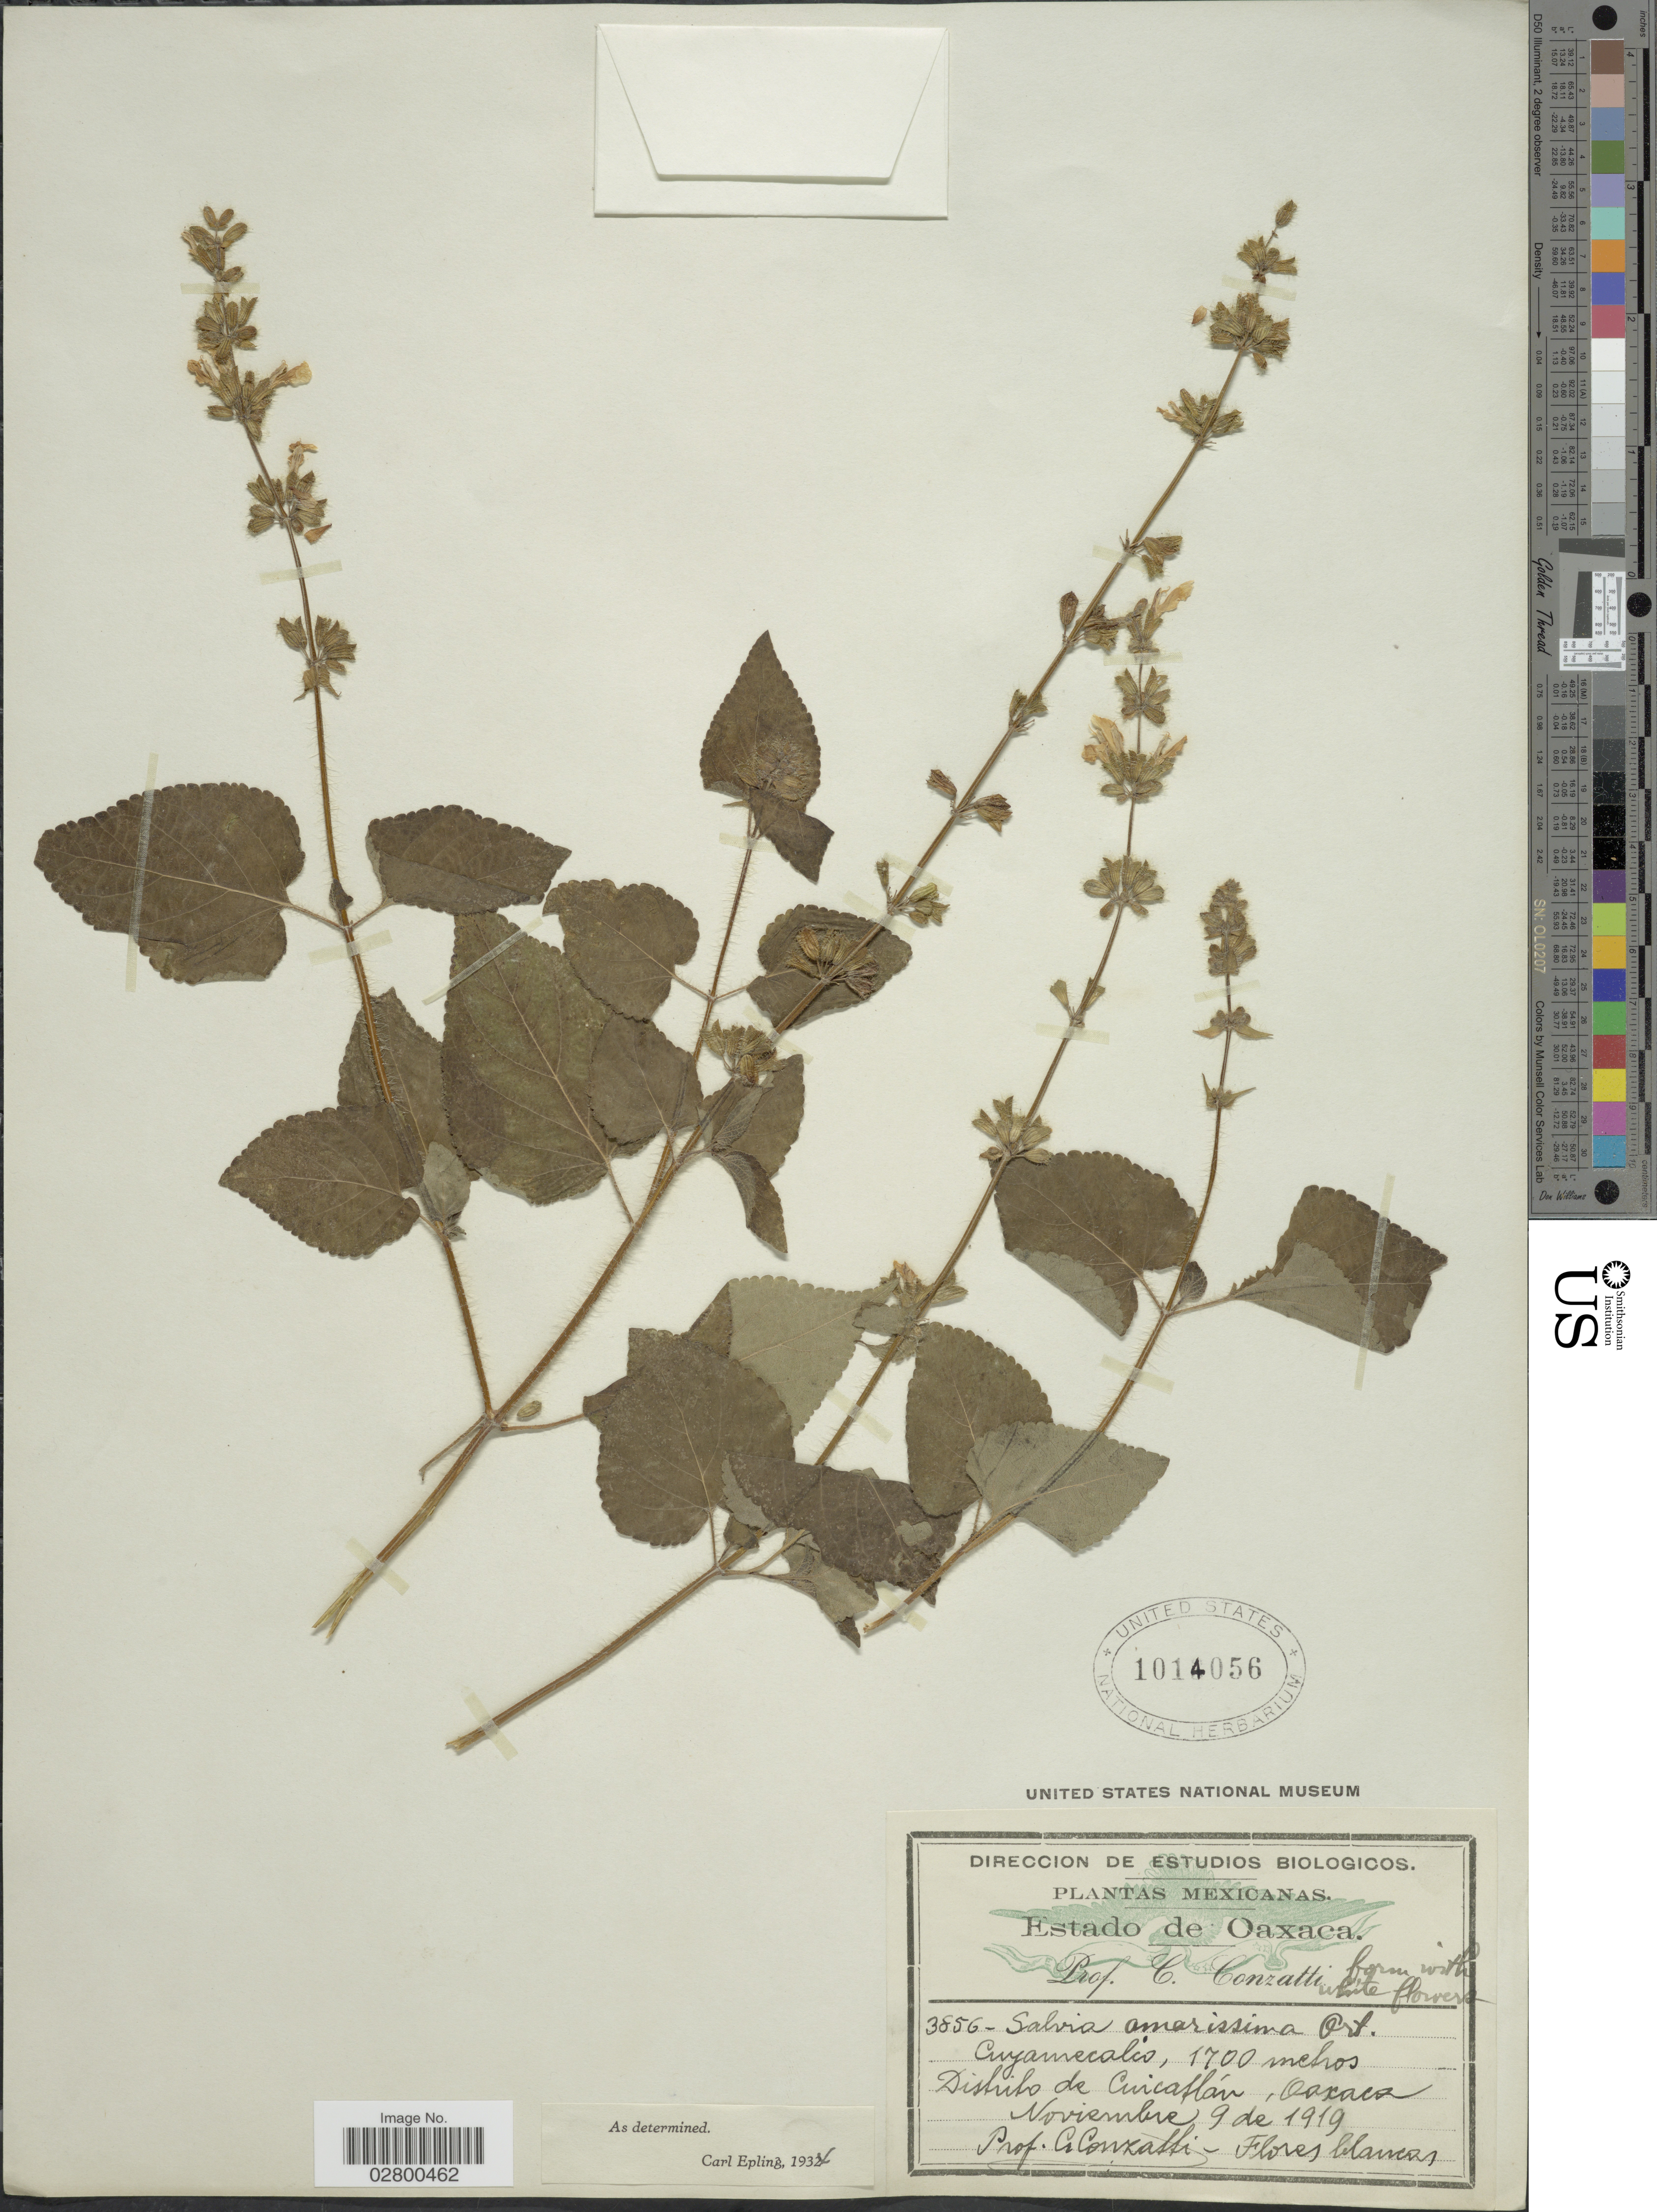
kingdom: Plantae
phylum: Tracheophyta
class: Magnoliopsida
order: Lamiales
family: Lamiaceae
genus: Salvia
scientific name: Salvia amarissima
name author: Orteg.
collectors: C. Conzatti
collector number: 3856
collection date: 1919-11-09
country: Mexico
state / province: Oaxaca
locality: Cuyamecalco. Distrito de Cuicatlán.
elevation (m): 1700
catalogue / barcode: US 1014056